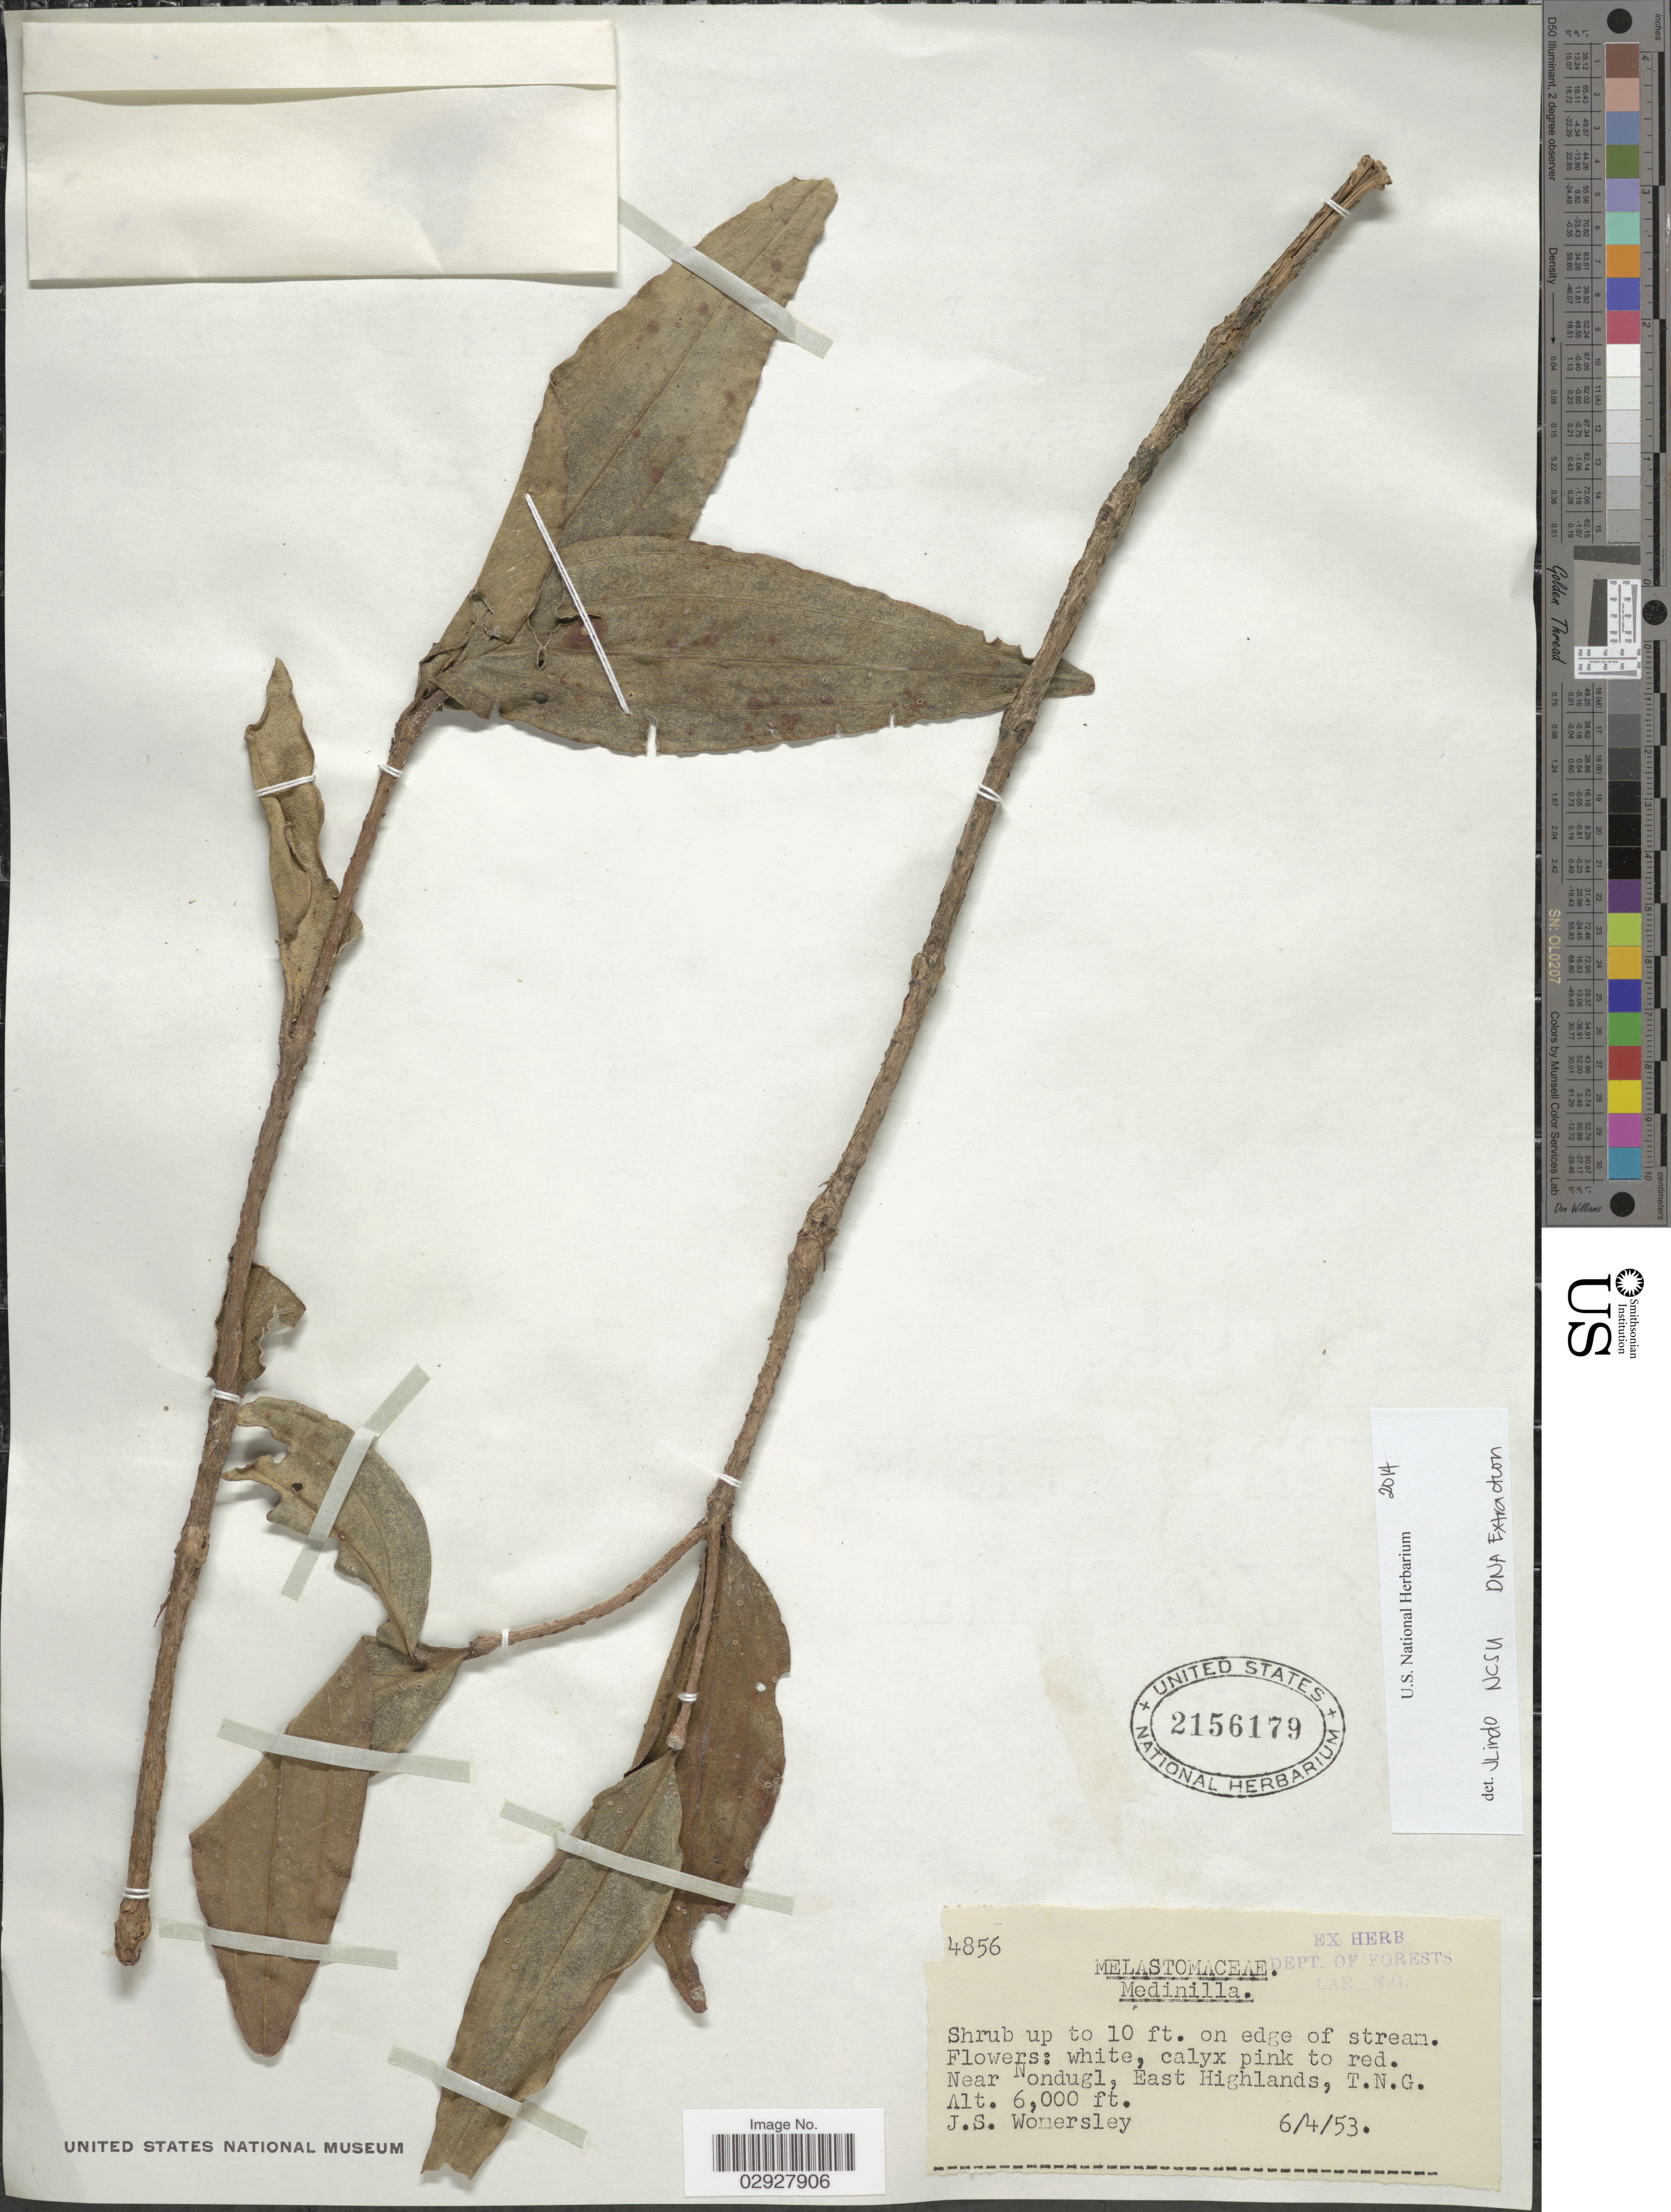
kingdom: Plantae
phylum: Tracheophyta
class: Magnoliopsida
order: Myrtales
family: Melastomataceae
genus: Medinilla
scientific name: Medinilla sp.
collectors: J. S. Womersley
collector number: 4856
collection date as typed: Transcribed d/m/y: 6/4/53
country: Papua New Guinea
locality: Medinilla, Near Nondugl, East Highlands, T.N.G.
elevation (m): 1829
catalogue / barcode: US 2156179